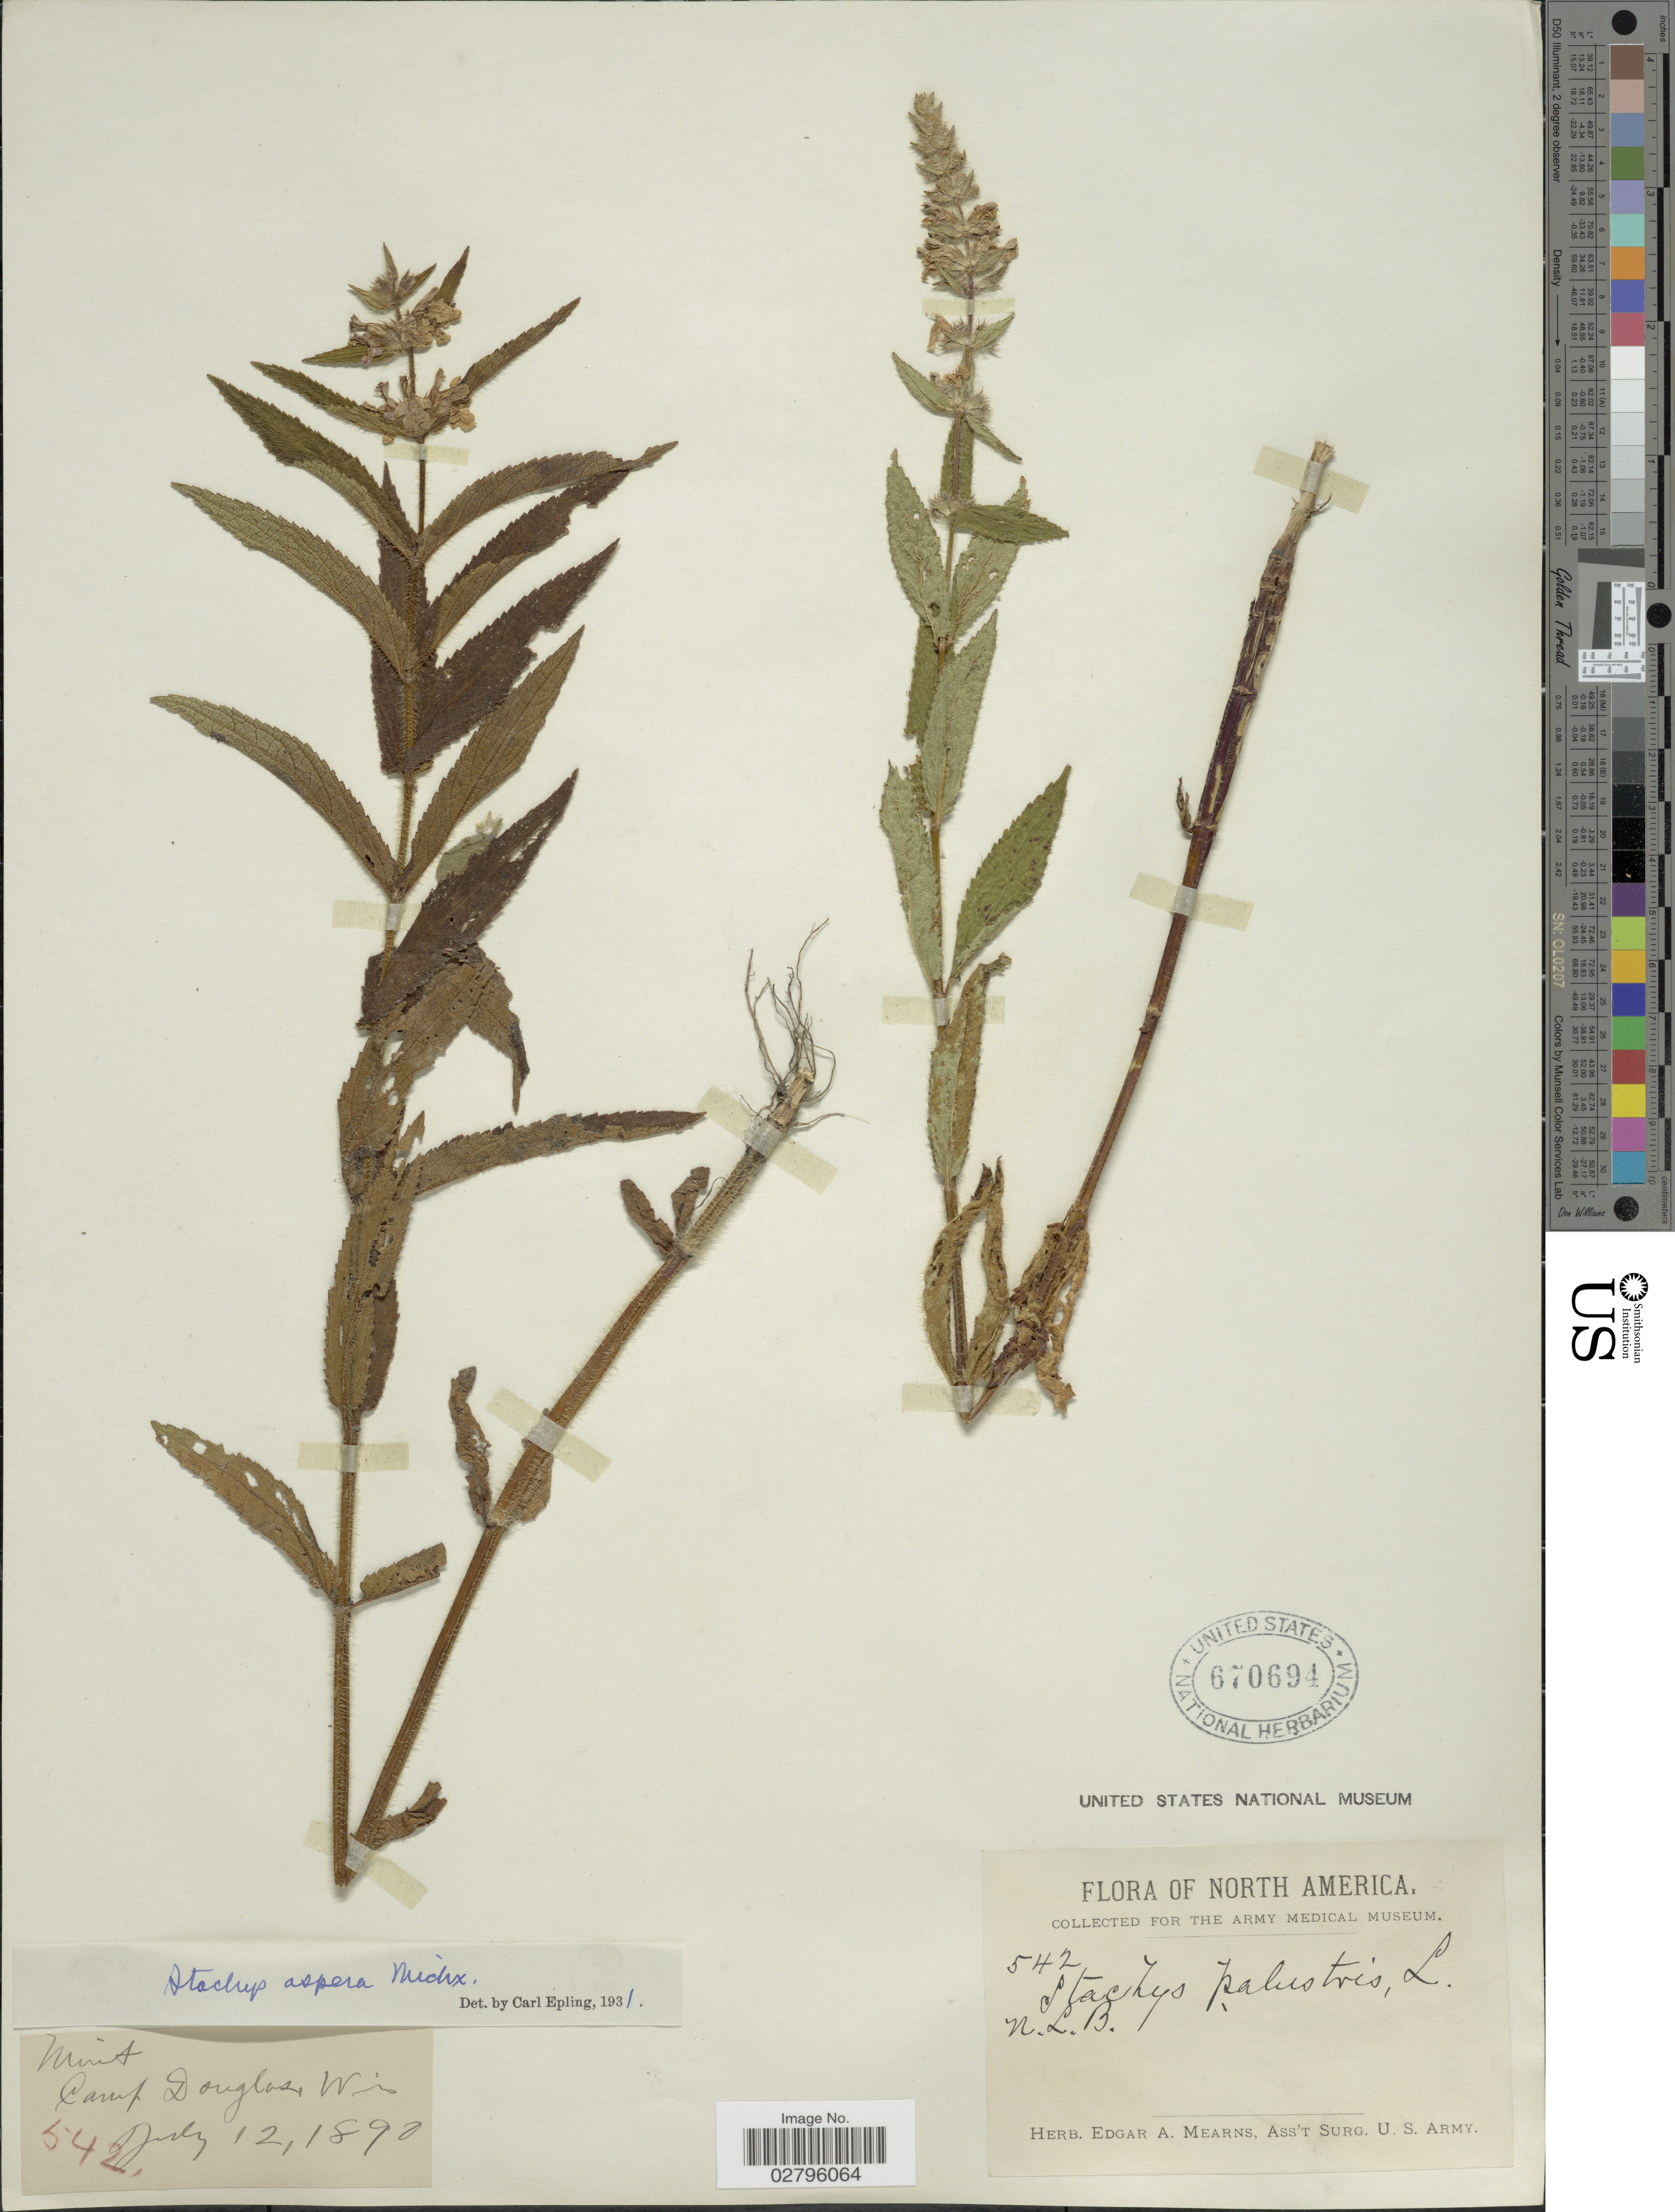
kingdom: Plantae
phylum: Tracheophyta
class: Magnoliopsida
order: Lamiales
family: Lamiaceae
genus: Stachys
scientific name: Stachys aspera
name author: Michx.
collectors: ex herb. Edgar A. Mearns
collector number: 542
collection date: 1890-07-12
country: United States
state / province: Wisconsin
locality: Camp Douglas.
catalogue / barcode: US 670694